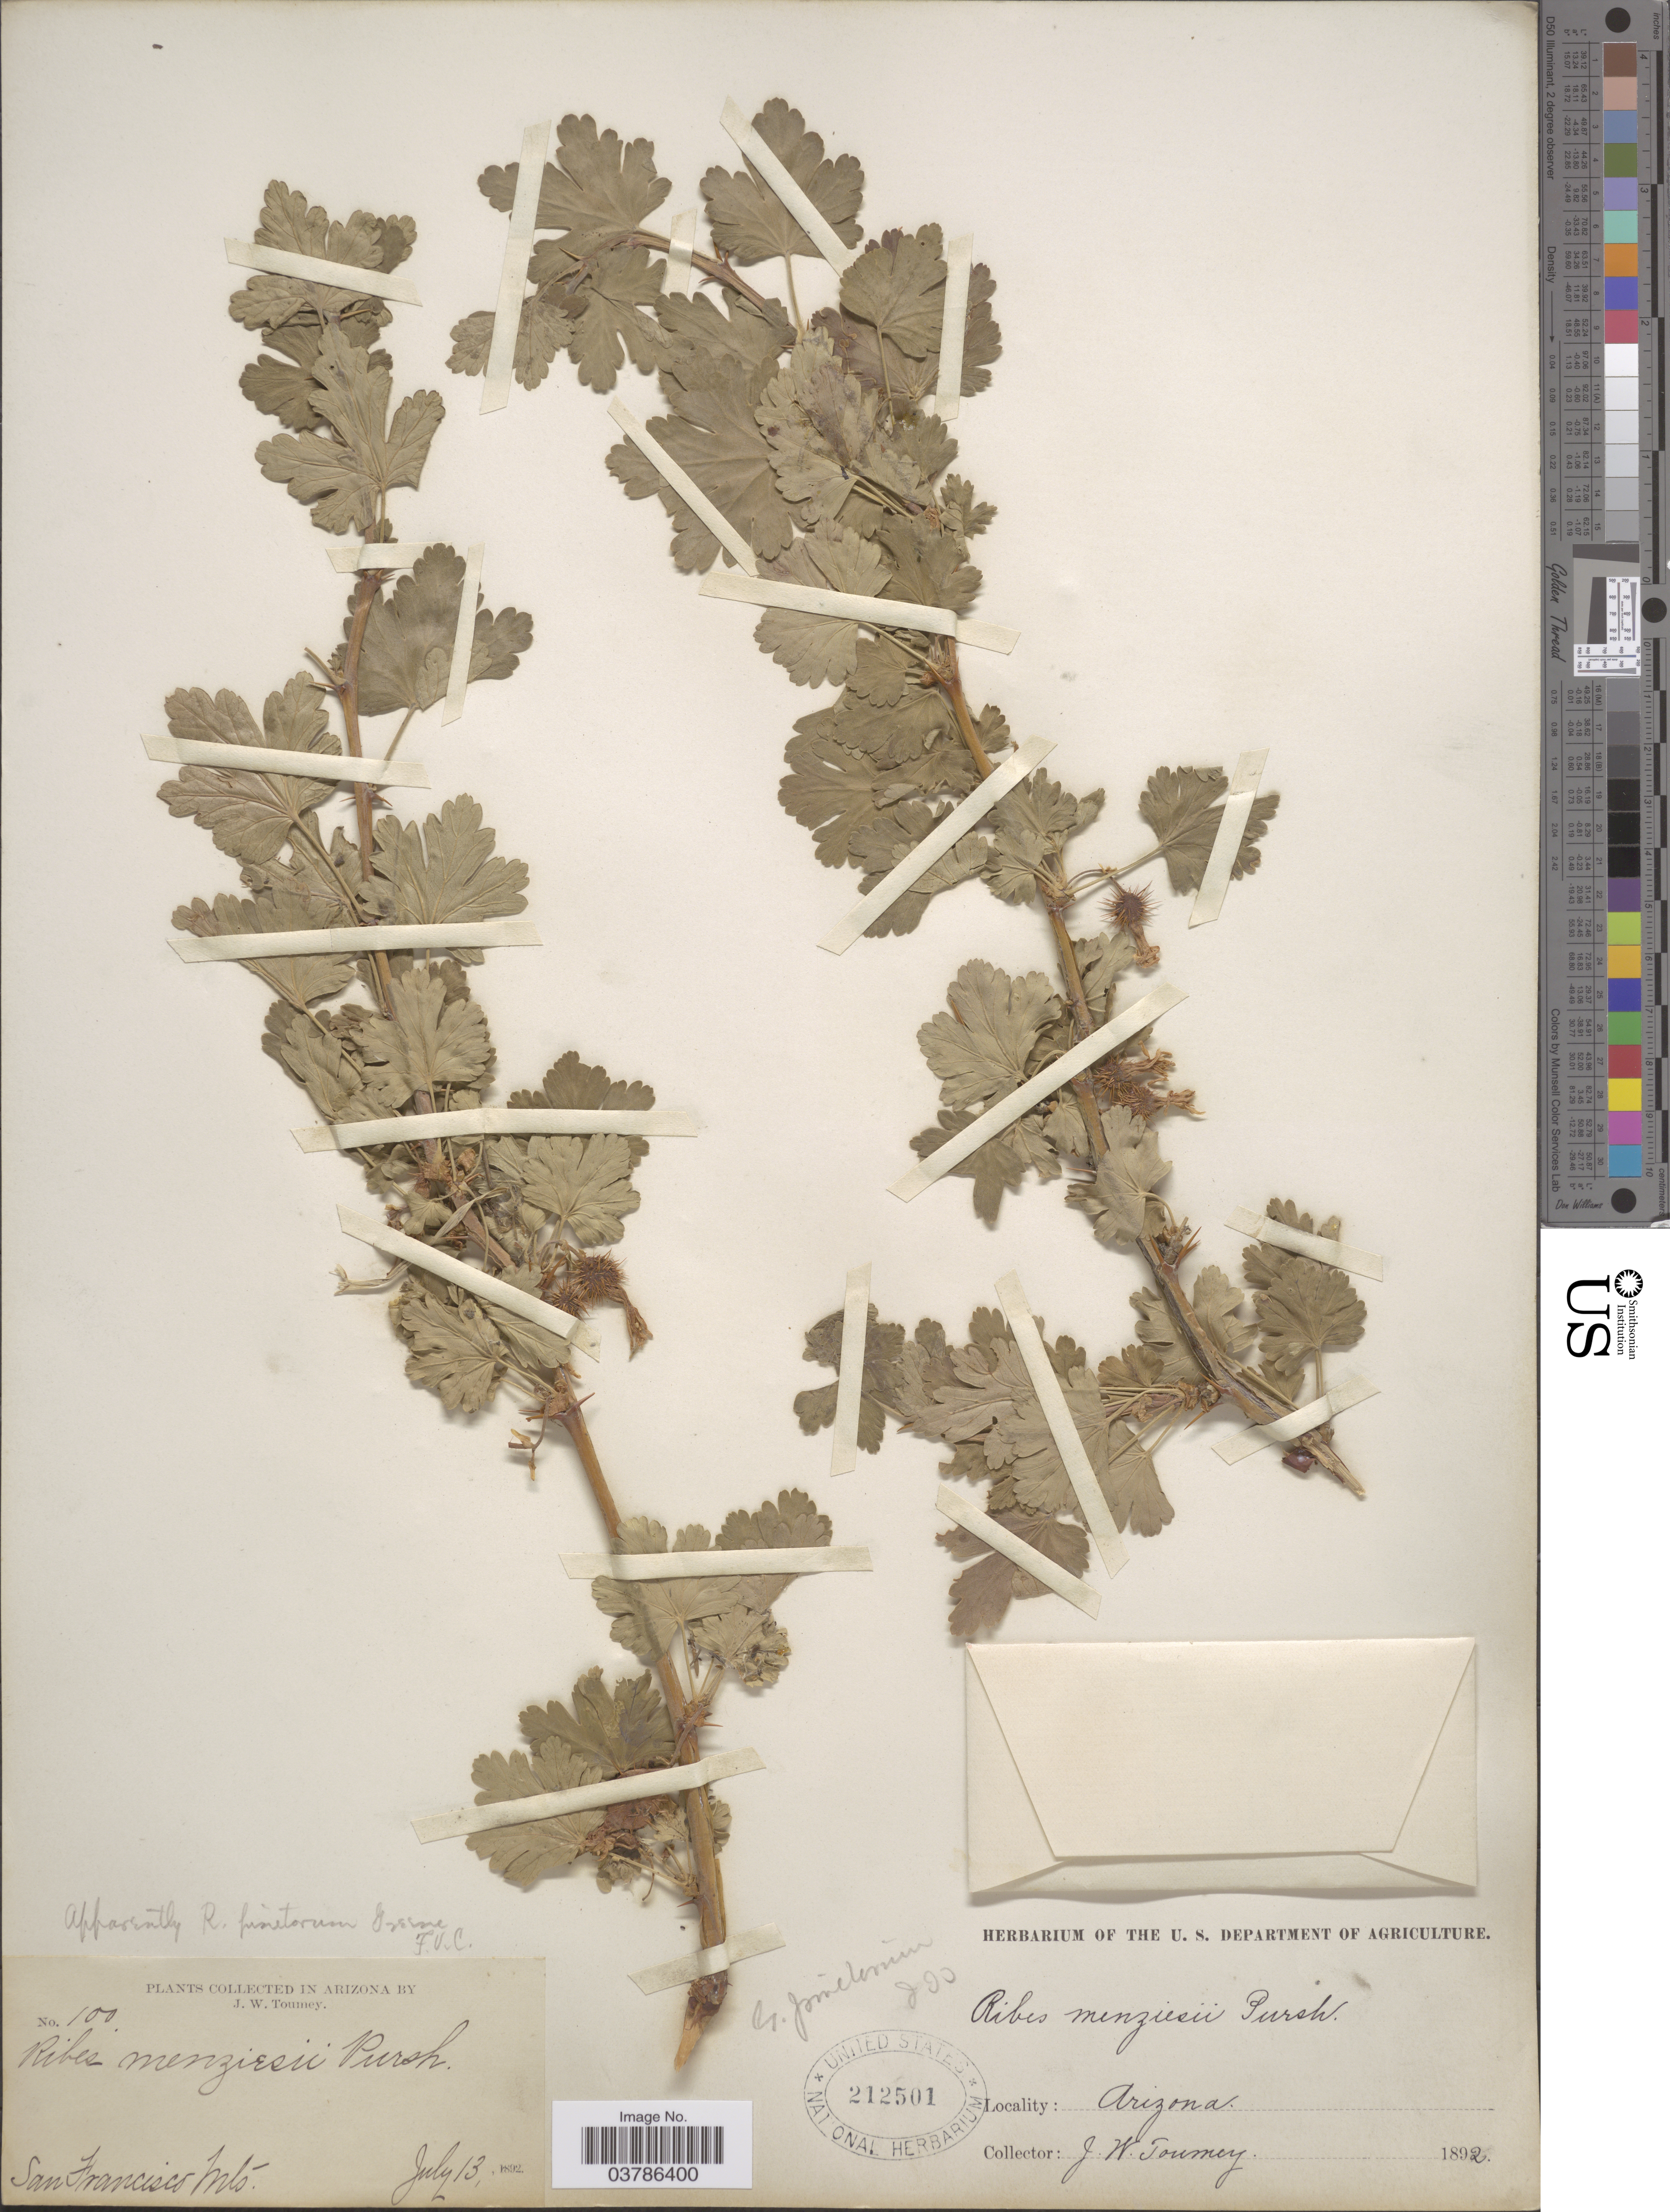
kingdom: Plantae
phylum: Tracheophyta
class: Magnoliopsida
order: Saxifragales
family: Grossulariaceae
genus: Ribes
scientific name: Ribes pinetorum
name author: Greene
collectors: J. Tourney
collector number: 100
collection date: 1892-07-13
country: United States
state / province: Arizona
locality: San Francisco Mts.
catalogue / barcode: US 212501